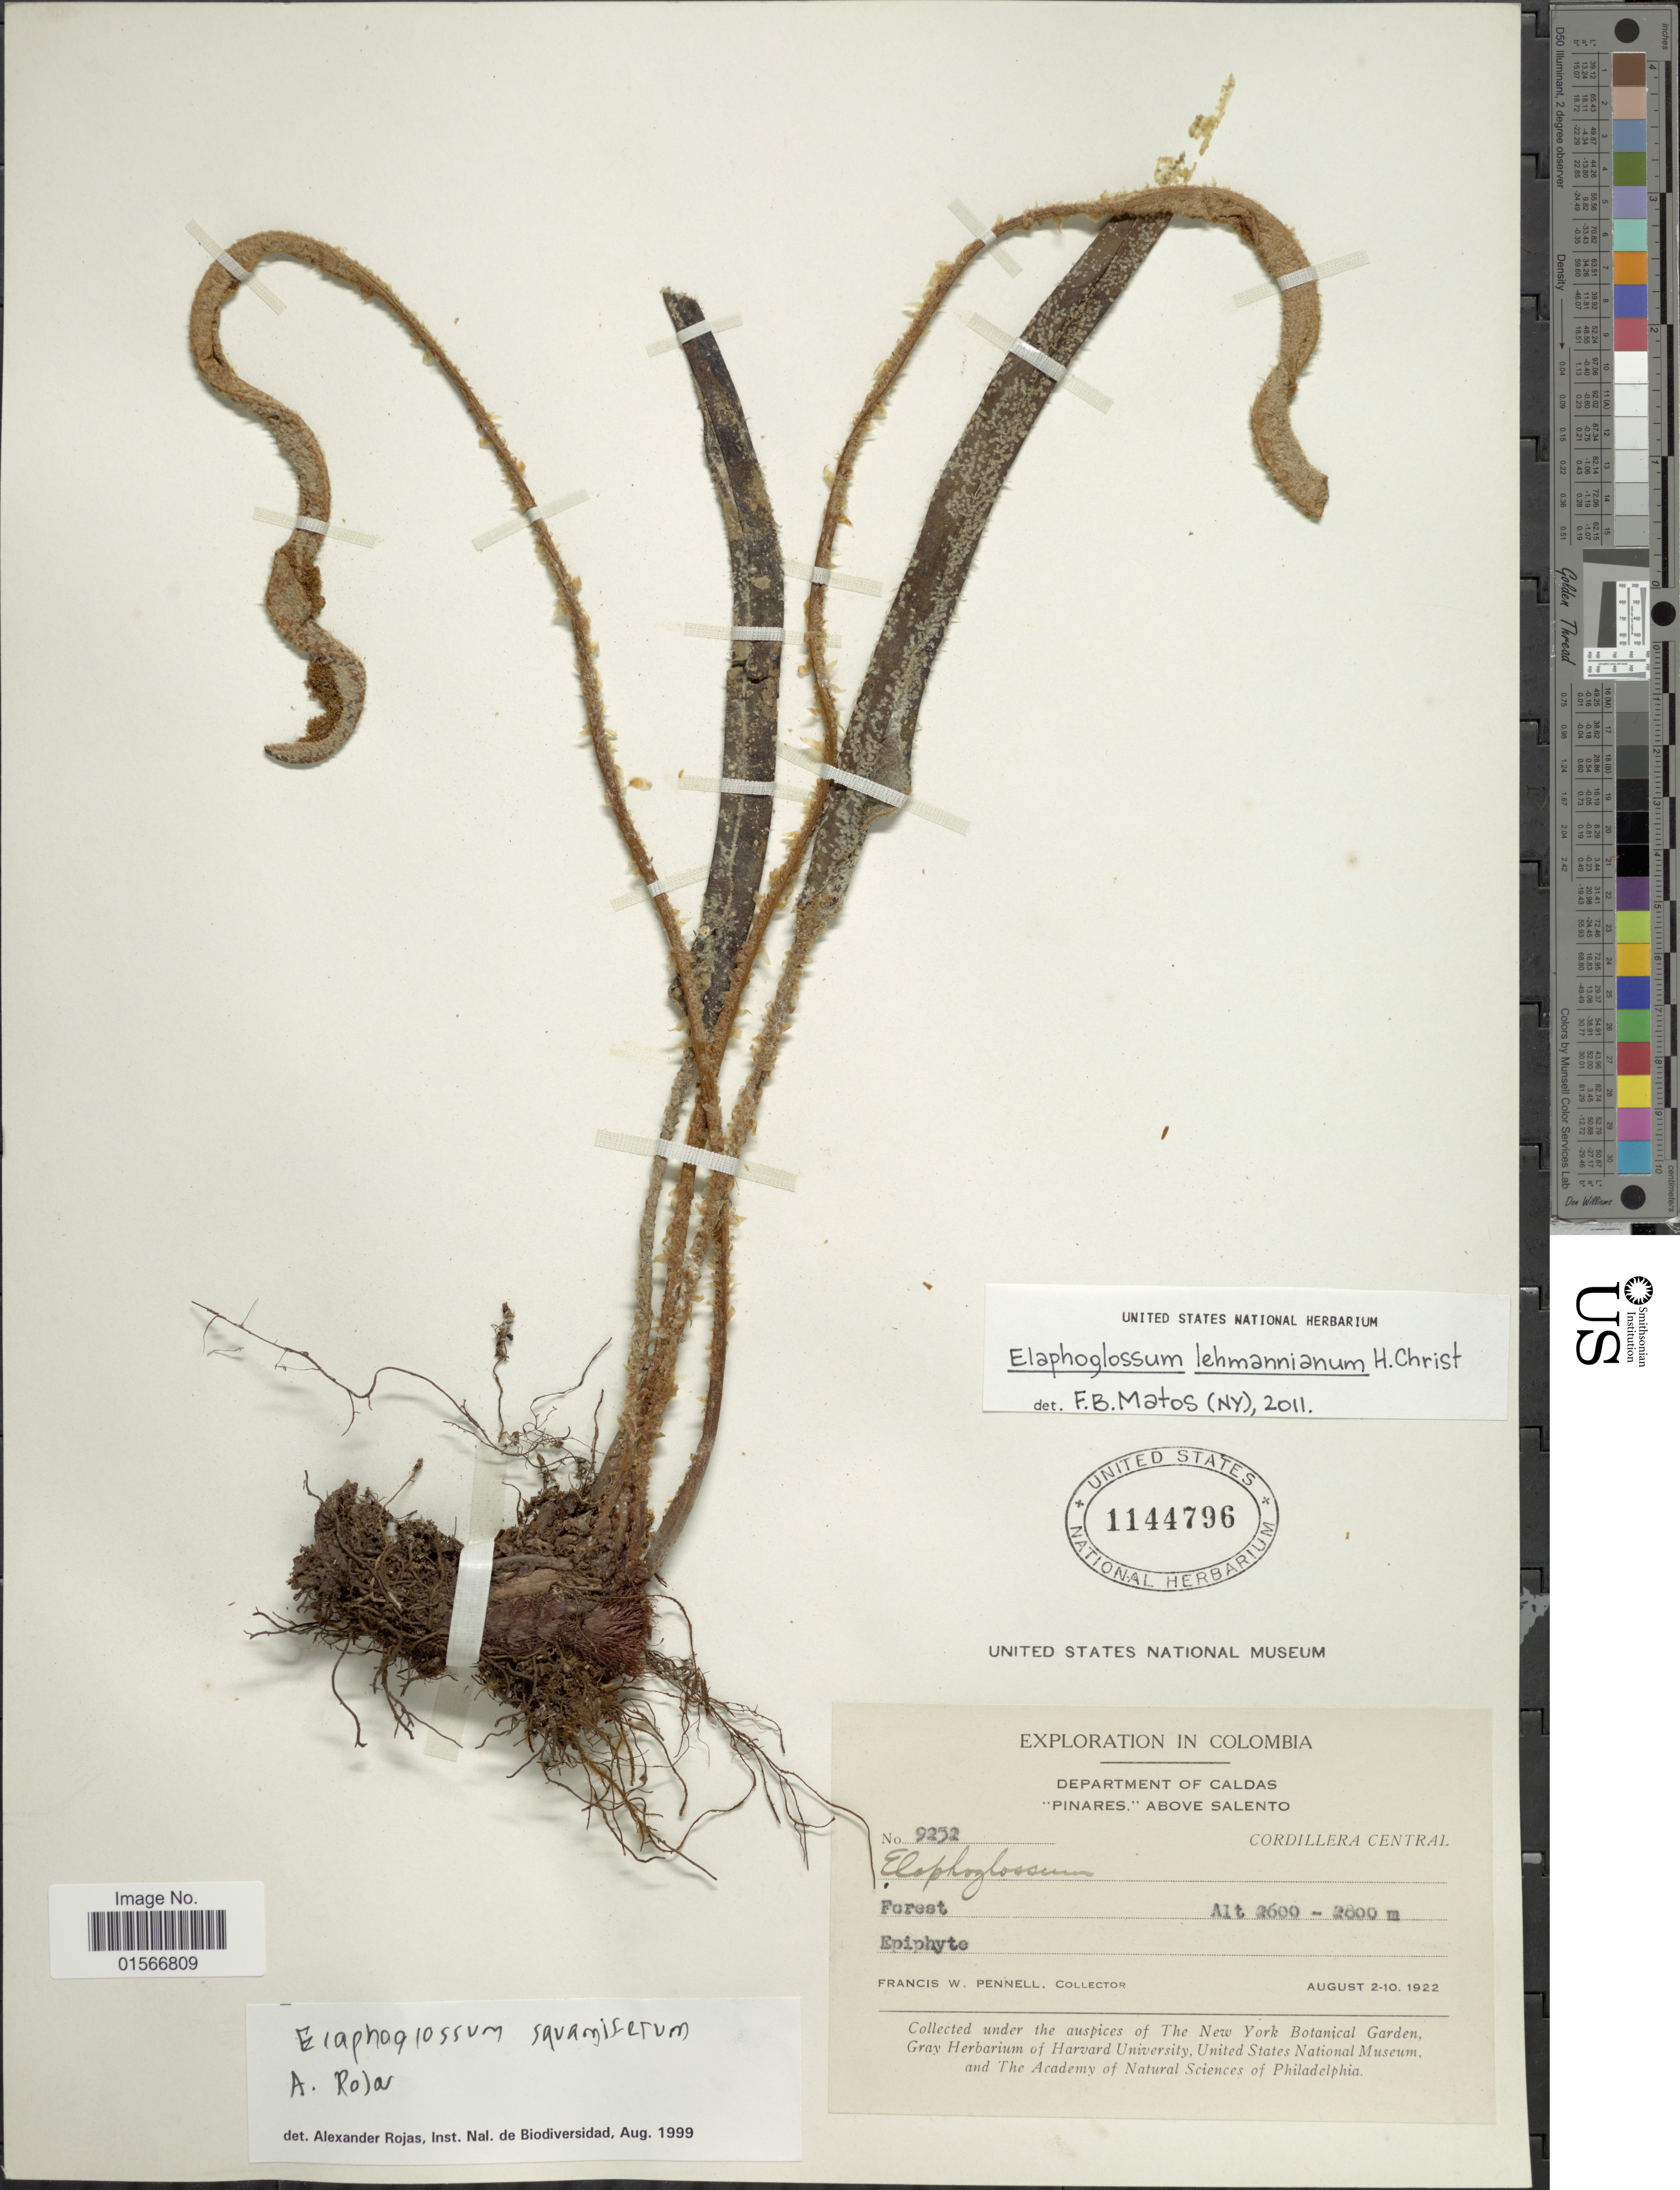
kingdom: Plantae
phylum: Tracheophyta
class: Polypodiopsida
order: Polypodiales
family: Dryopteridaceae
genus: Elaphoglossum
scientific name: Elaphoglossum lehmannianum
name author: Christ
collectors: F. W. Pennell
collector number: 9252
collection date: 1922-08-02/1922-08-10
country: Colombia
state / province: Caldas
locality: Department of Caldas 'Pinares', above Salento, Cordillera Central, Forest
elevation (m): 2600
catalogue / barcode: US 1144796